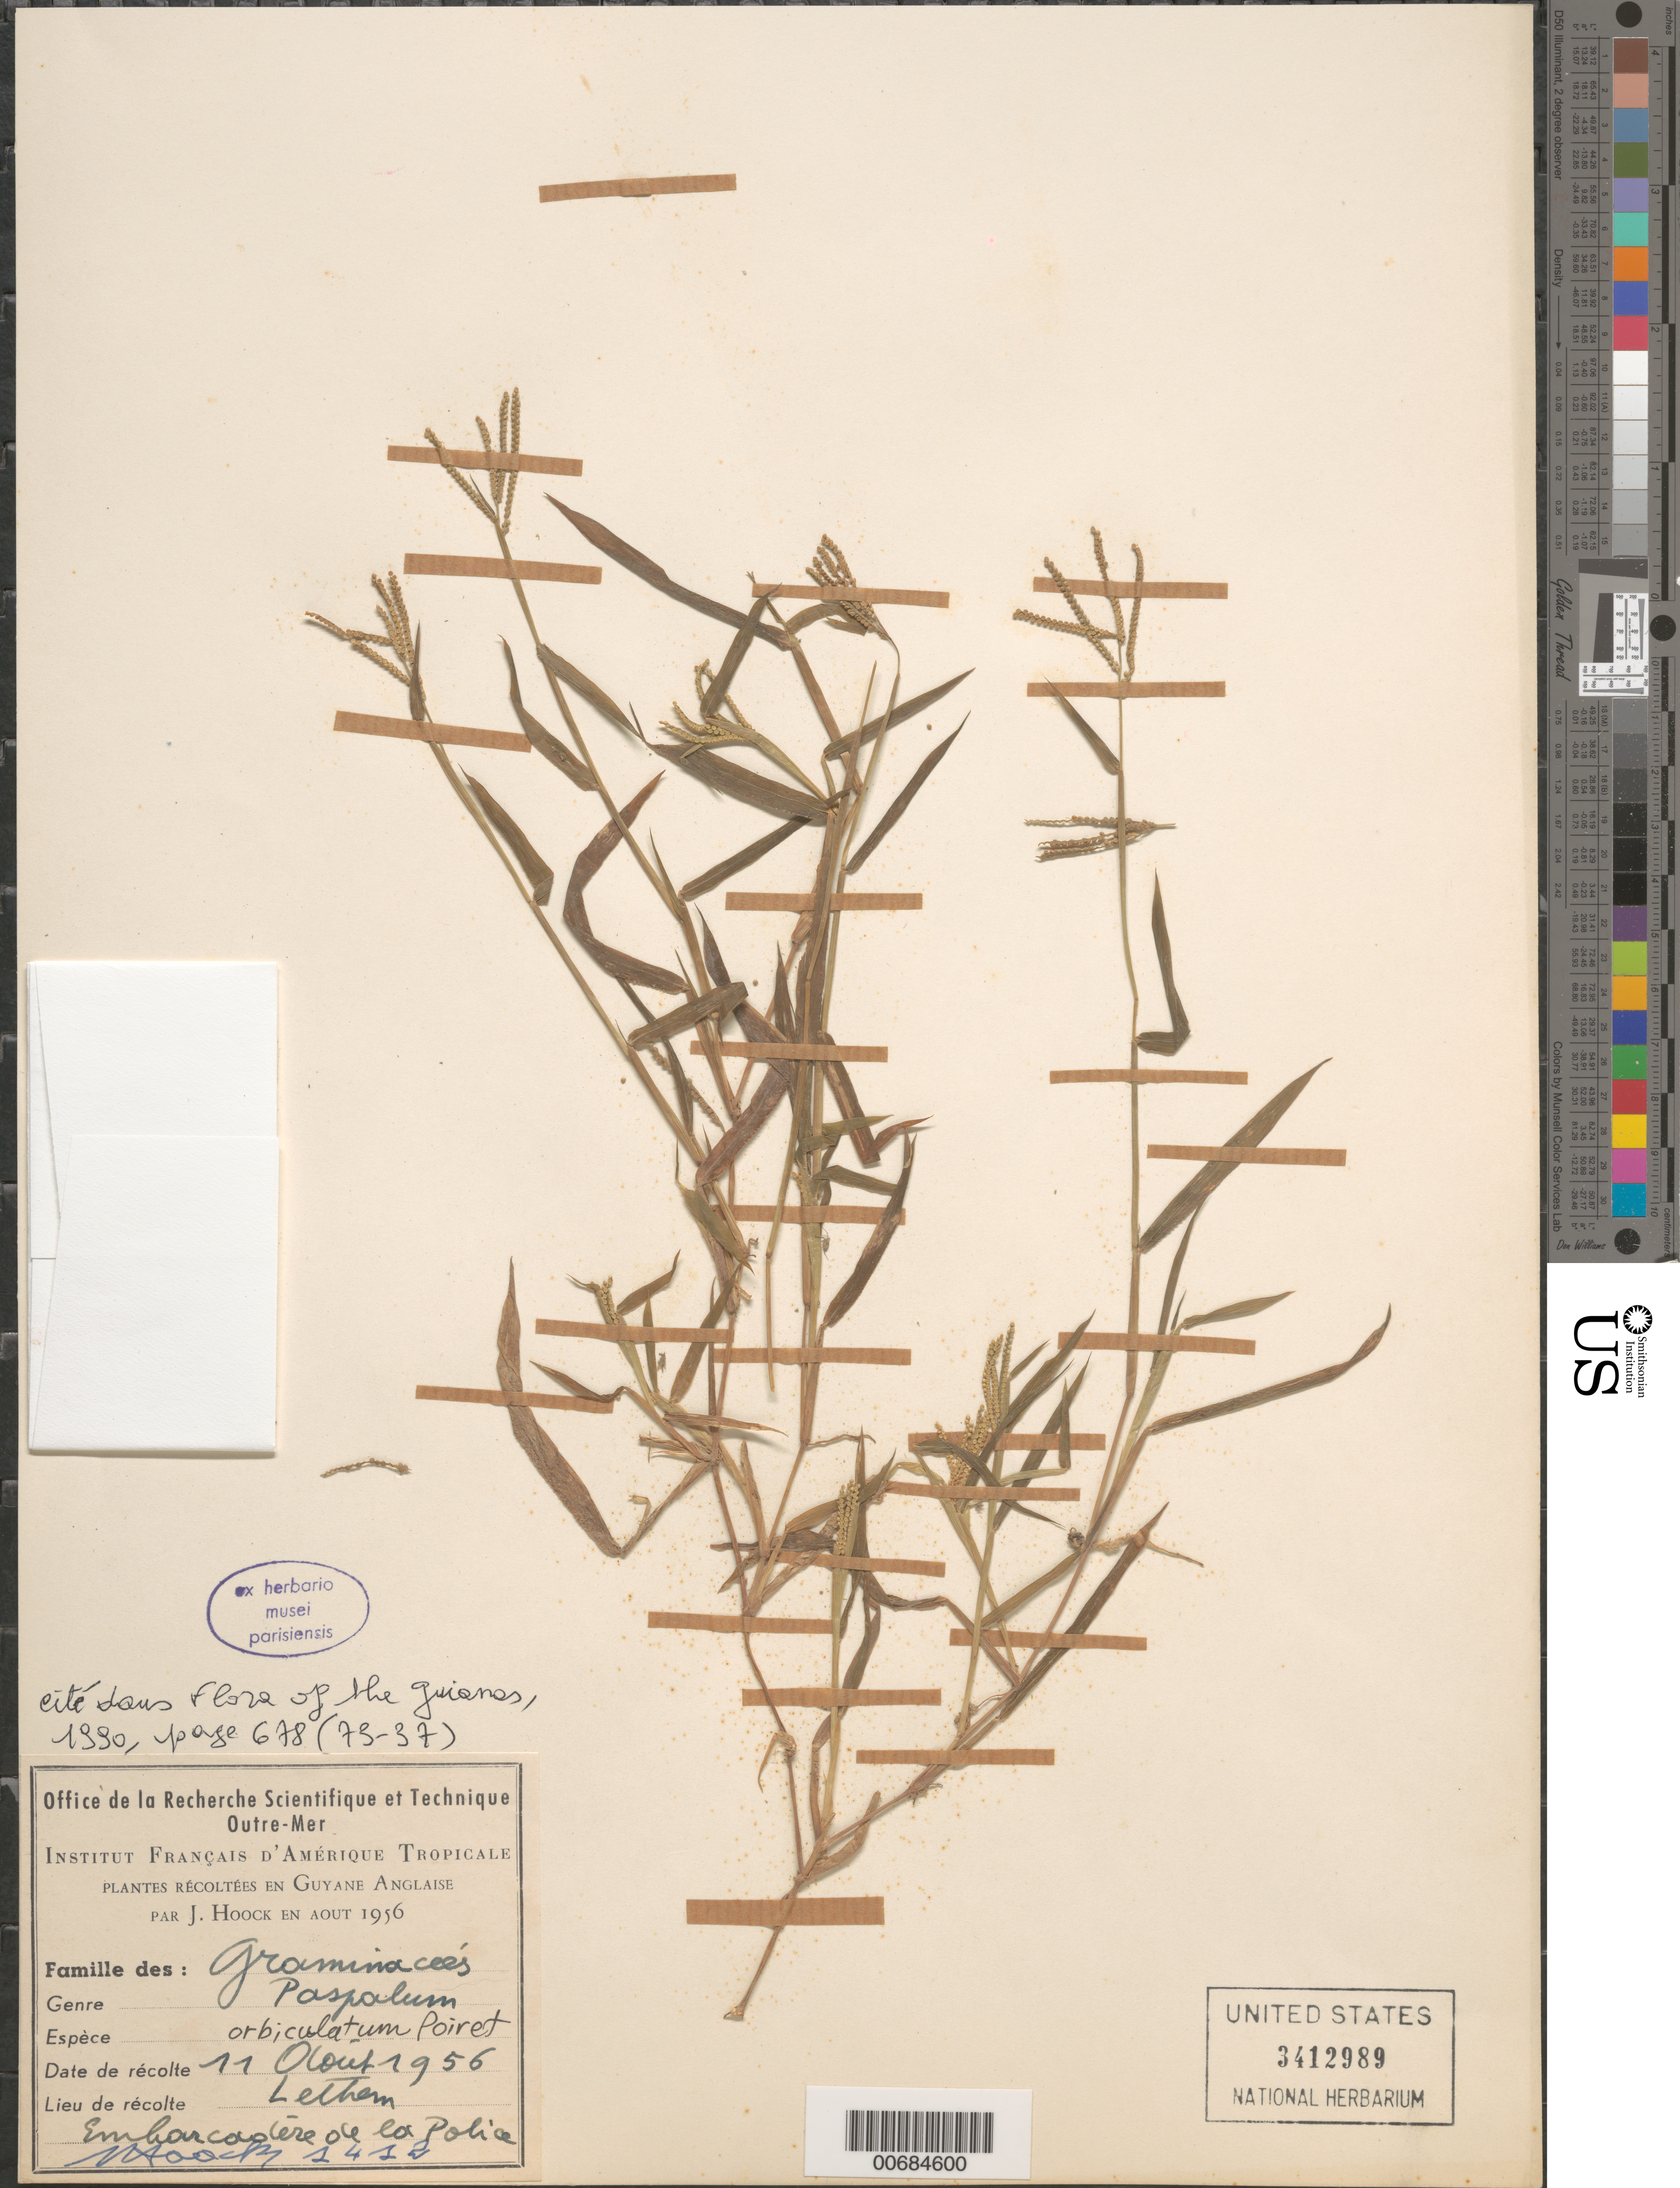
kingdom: Plantae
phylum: Tracheophyta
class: Liliopsida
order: Poales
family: Poaceae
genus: Paspalum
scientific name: Paspalum orbiculatum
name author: Poir.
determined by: Judziewicz, E. J.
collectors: J. Hoock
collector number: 1412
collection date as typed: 11-Aug-56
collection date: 1956-08-11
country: Guyana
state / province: U. Takutu-U. Essequibo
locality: Lethem, embarcadére de la Police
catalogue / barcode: US 3412989